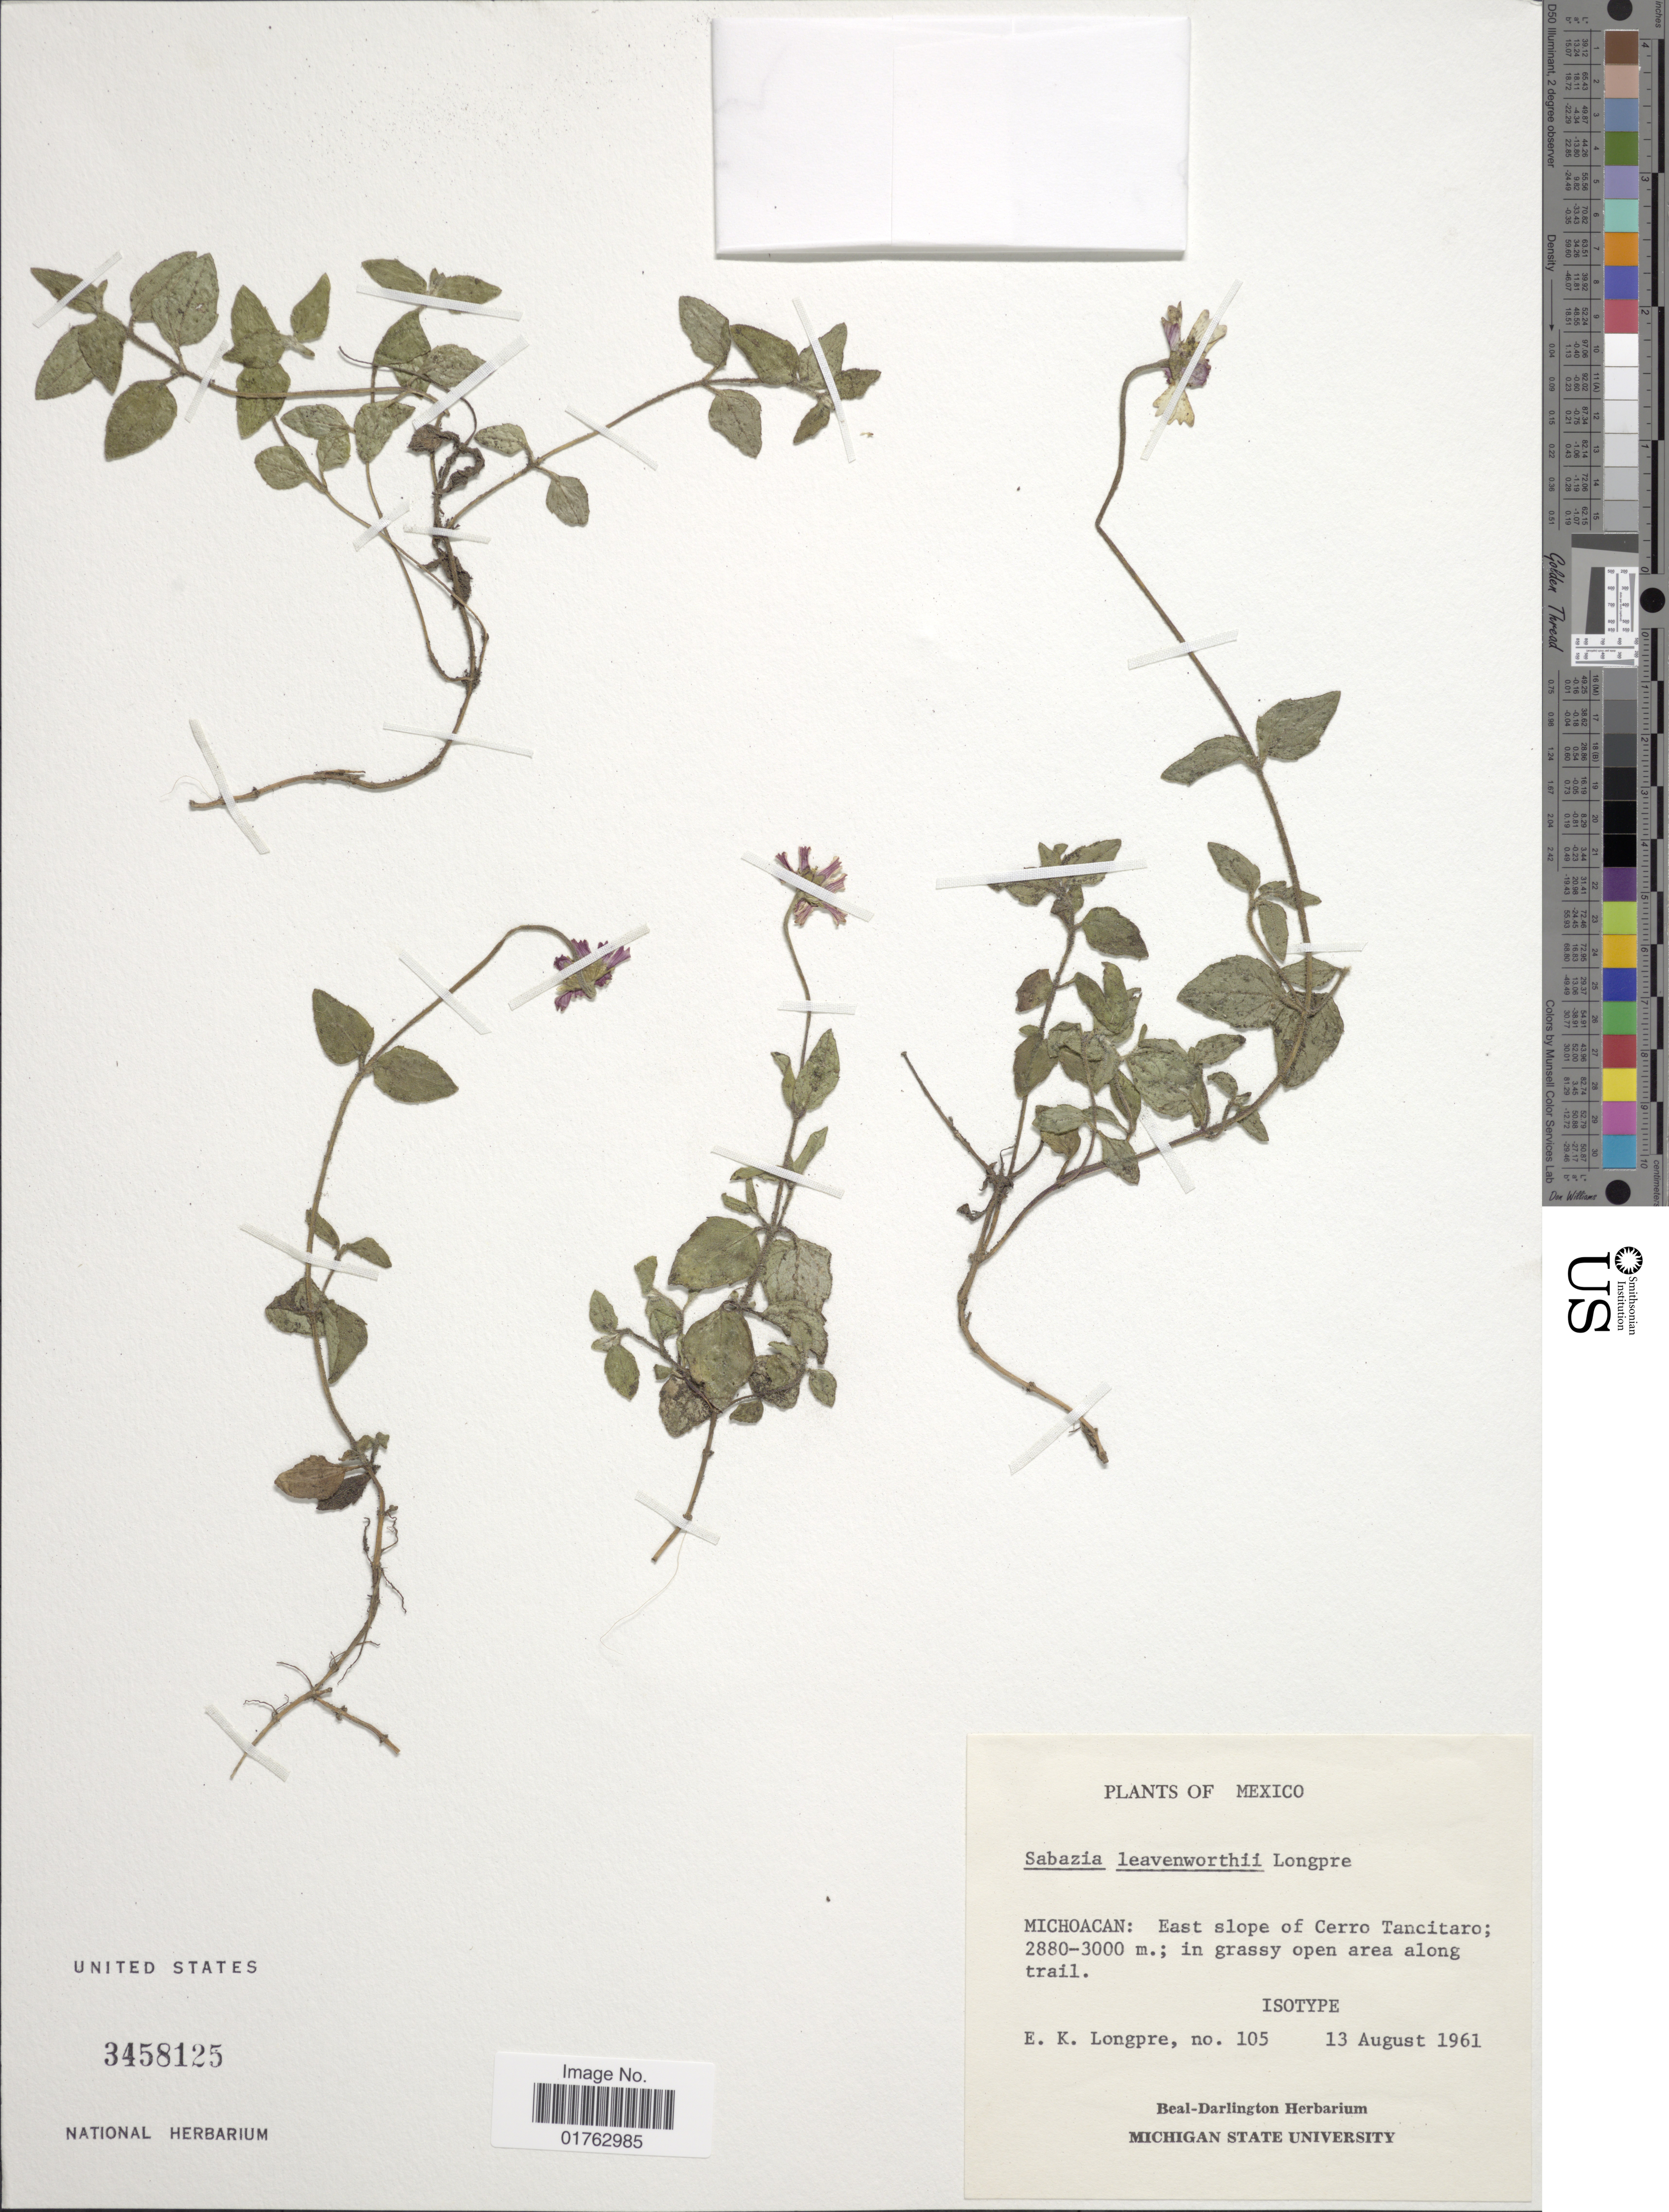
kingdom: Plantae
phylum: Tracheophyta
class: Magnoliopsida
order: Asterales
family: Asteraceae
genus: Sabazia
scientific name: Sabazia leavenworthii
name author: Longpre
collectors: E. Longpre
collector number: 105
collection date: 1961-08-13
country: Mexico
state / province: Michoacán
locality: East slope of Cerro Tancitaro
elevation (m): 2880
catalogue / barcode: US 3458125